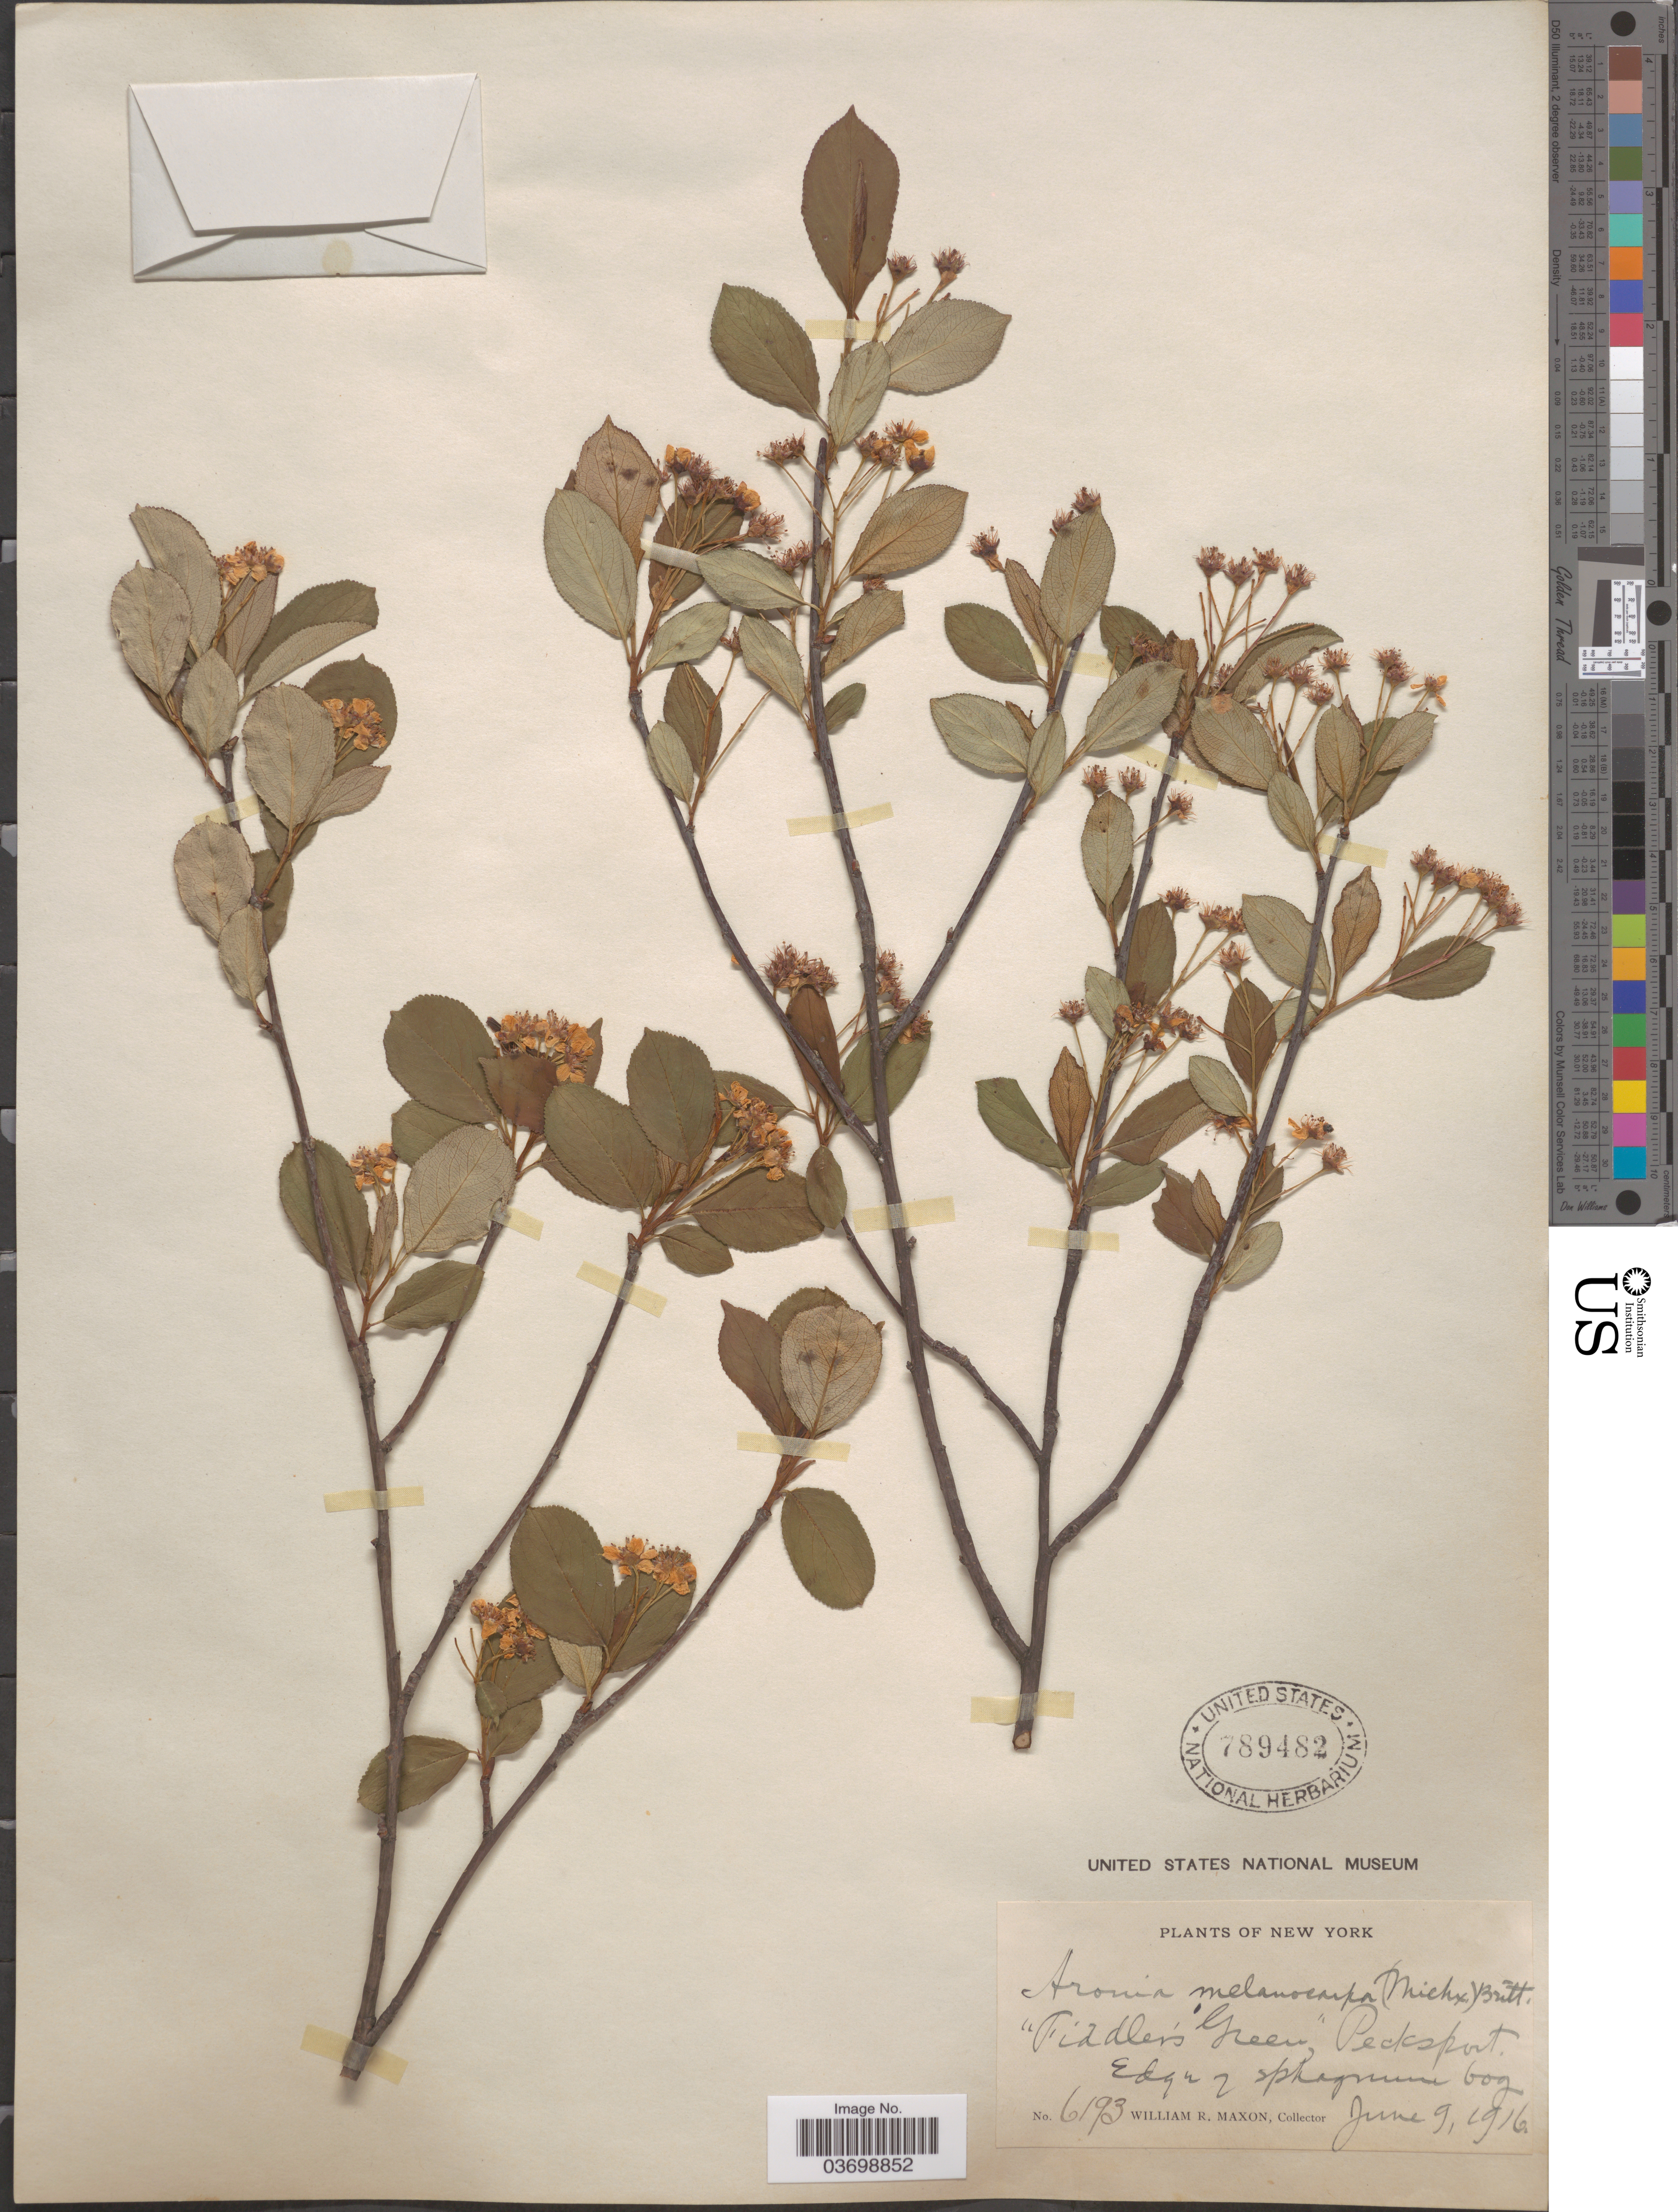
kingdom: Plantae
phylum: Tracheophyta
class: Magnoliopsida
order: Rosales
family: Rosaceae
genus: Aronia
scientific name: Aronia melanocarpa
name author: (Michx.) Elliott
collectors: W. R. Maxon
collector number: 6193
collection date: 1916-06-09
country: United States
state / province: New York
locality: Fiddler's Green,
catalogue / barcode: US 789482